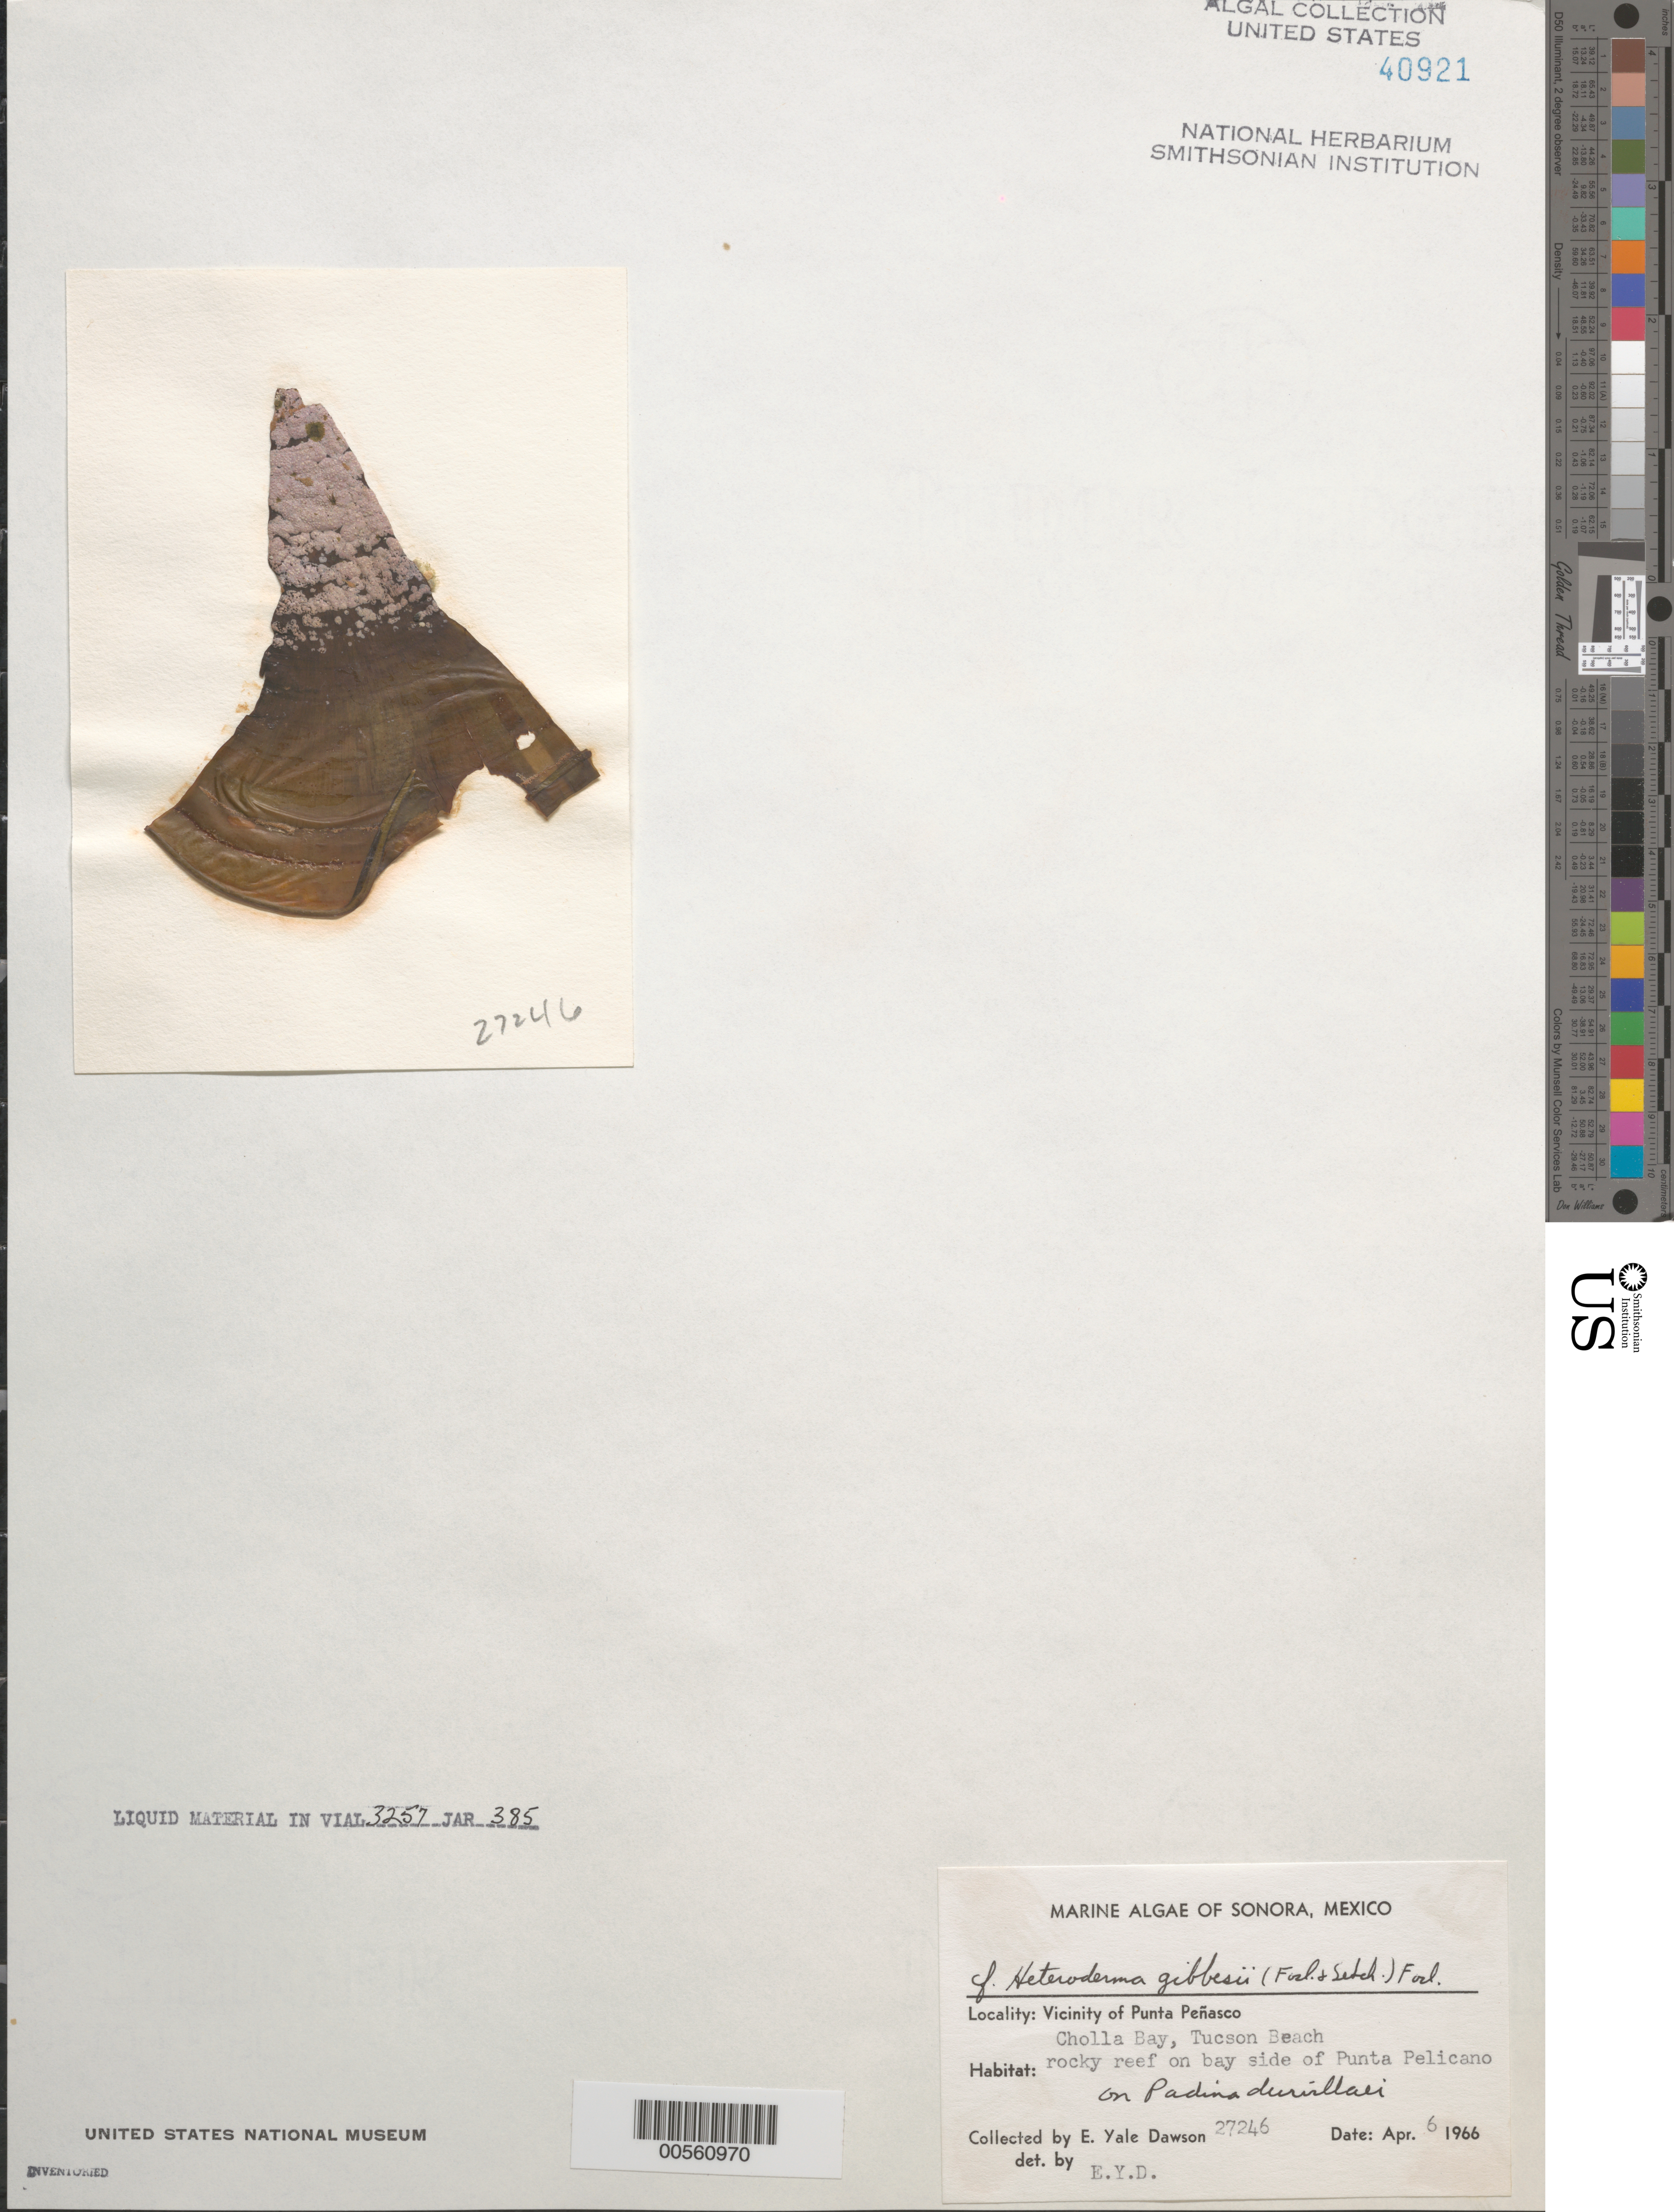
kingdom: Plantae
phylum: Rhodophyta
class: Florideophyceae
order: Corallinales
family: Corallinaceae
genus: Heteroderma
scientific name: Heteroderma gibbsii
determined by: Dawson, E. Y.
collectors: E. Y. Dawson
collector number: EYD 27246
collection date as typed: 06 Apr 1966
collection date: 1966-04-06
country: Mexico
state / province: Sonora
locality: Cholla Bay, Tucson Beach, Punta Pelicano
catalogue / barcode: US 40921